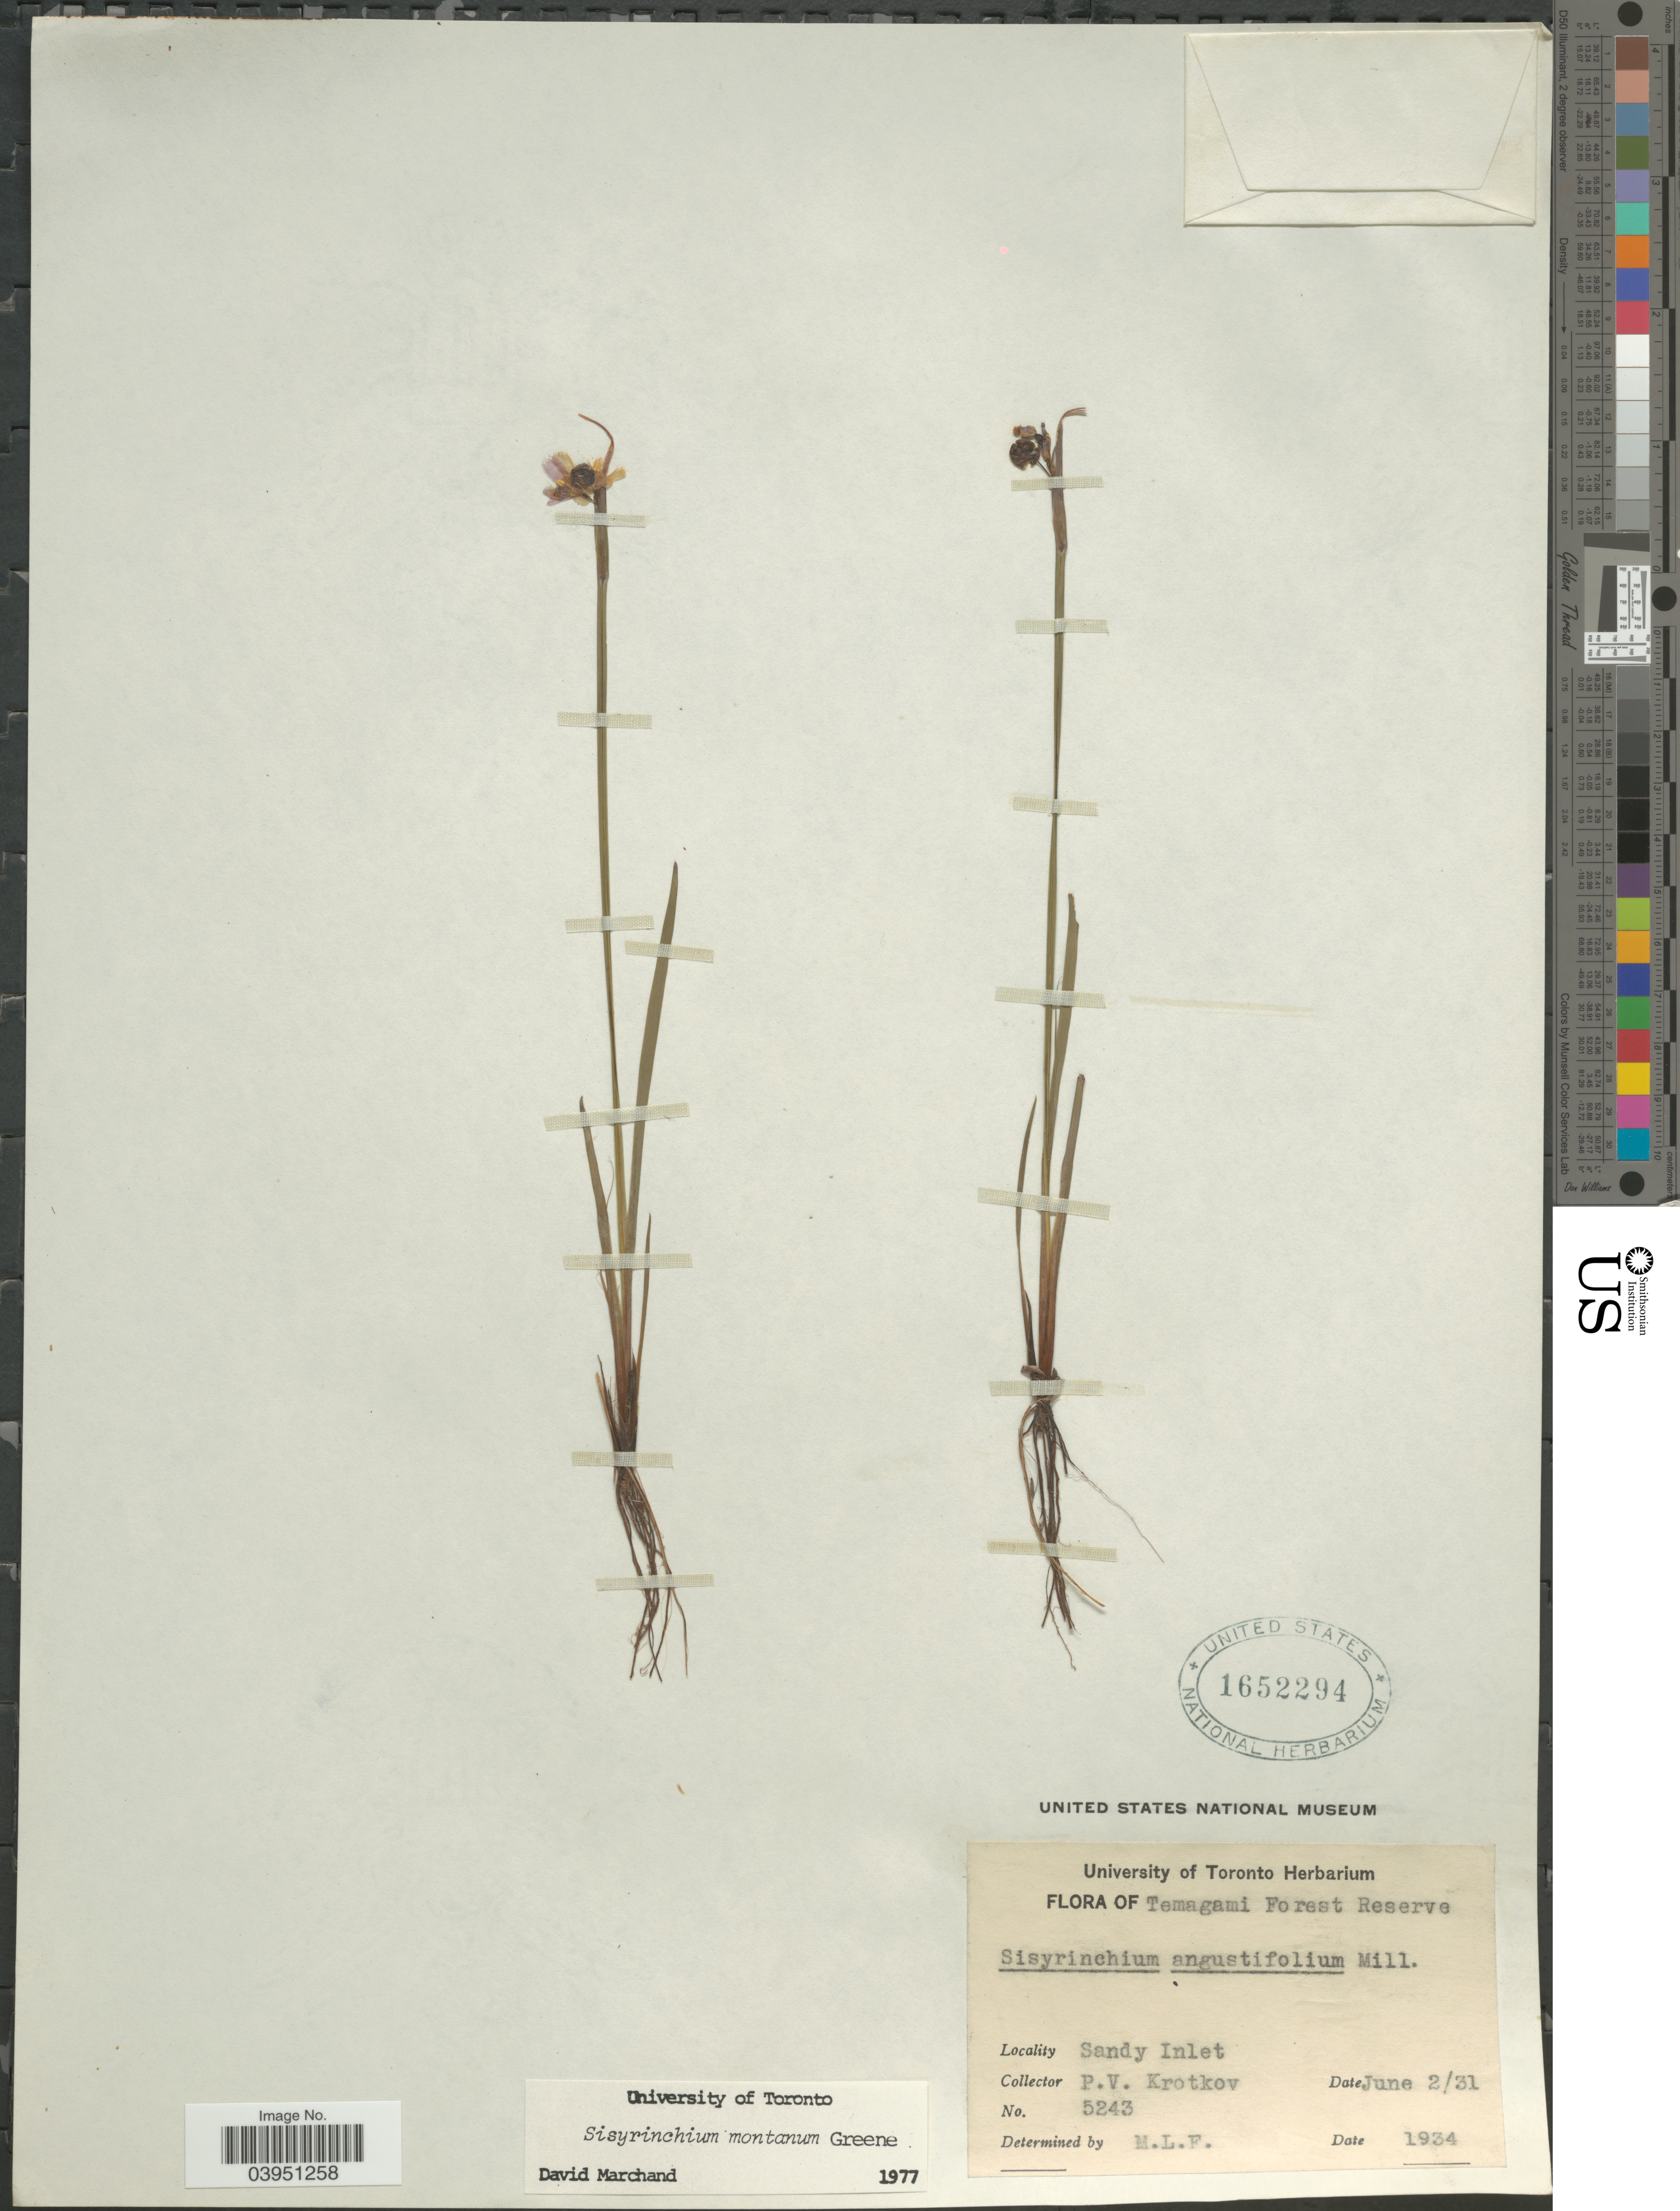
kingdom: Plantae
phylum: Tracheophyta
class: Liliopsida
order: Asparagales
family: Iridaceae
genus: Sisyrinchium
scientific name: Sisyrinchium montanum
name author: Greene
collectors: P. V. Krotkov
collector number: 5243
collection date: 1931-06-02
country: Canada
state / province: Ontario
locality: Temagami Forest Reserve. Sandy Inlet.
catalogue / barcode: US 1652294